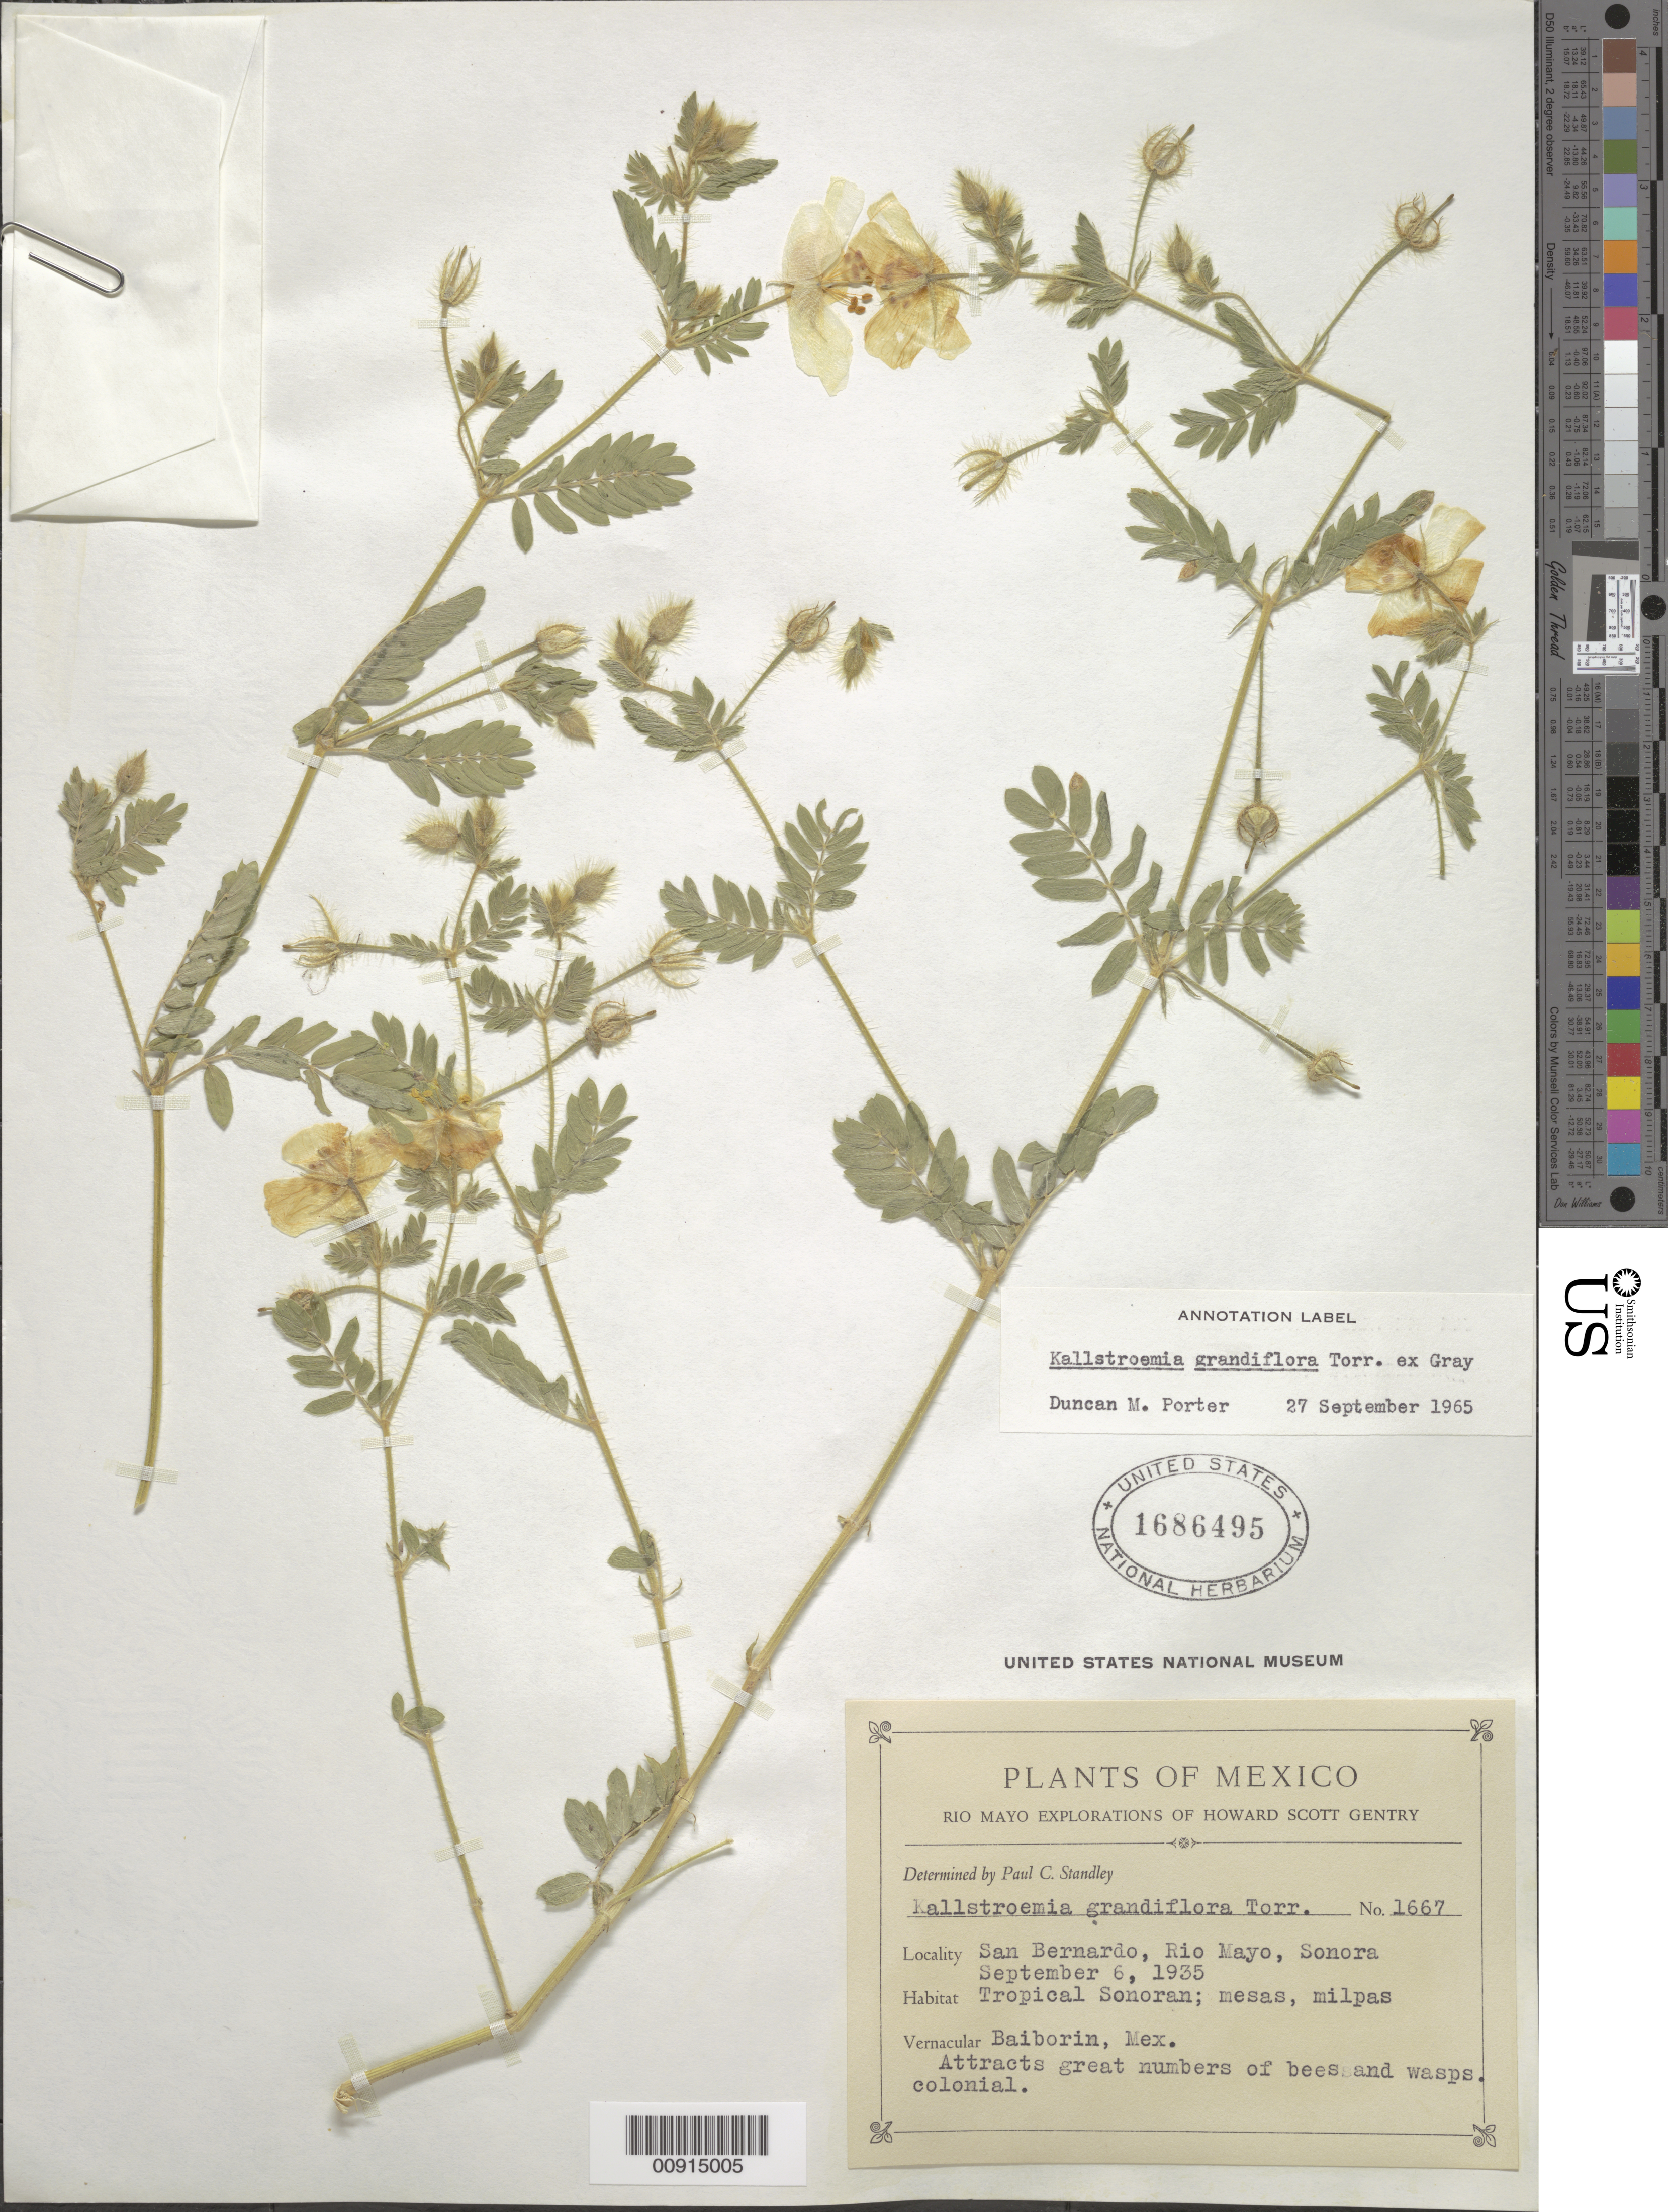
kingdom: Plantae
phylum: Tracheophyta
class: Magnoliopsida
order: Zygophyllales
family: Zygophyllaceae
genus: Kallstroemia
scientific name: Kallstroemia grandiflora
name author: Torr. ex A. Gray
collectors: H. S. Gentry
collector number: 1667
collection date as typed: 06 Sep 1935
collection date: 1935-09-06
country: Mexico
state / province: Sonora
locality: San Bernardo, Río Mayo, Sonora.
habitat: Tropical Sonoran; mesas, milpas.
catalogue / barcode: US 1686495